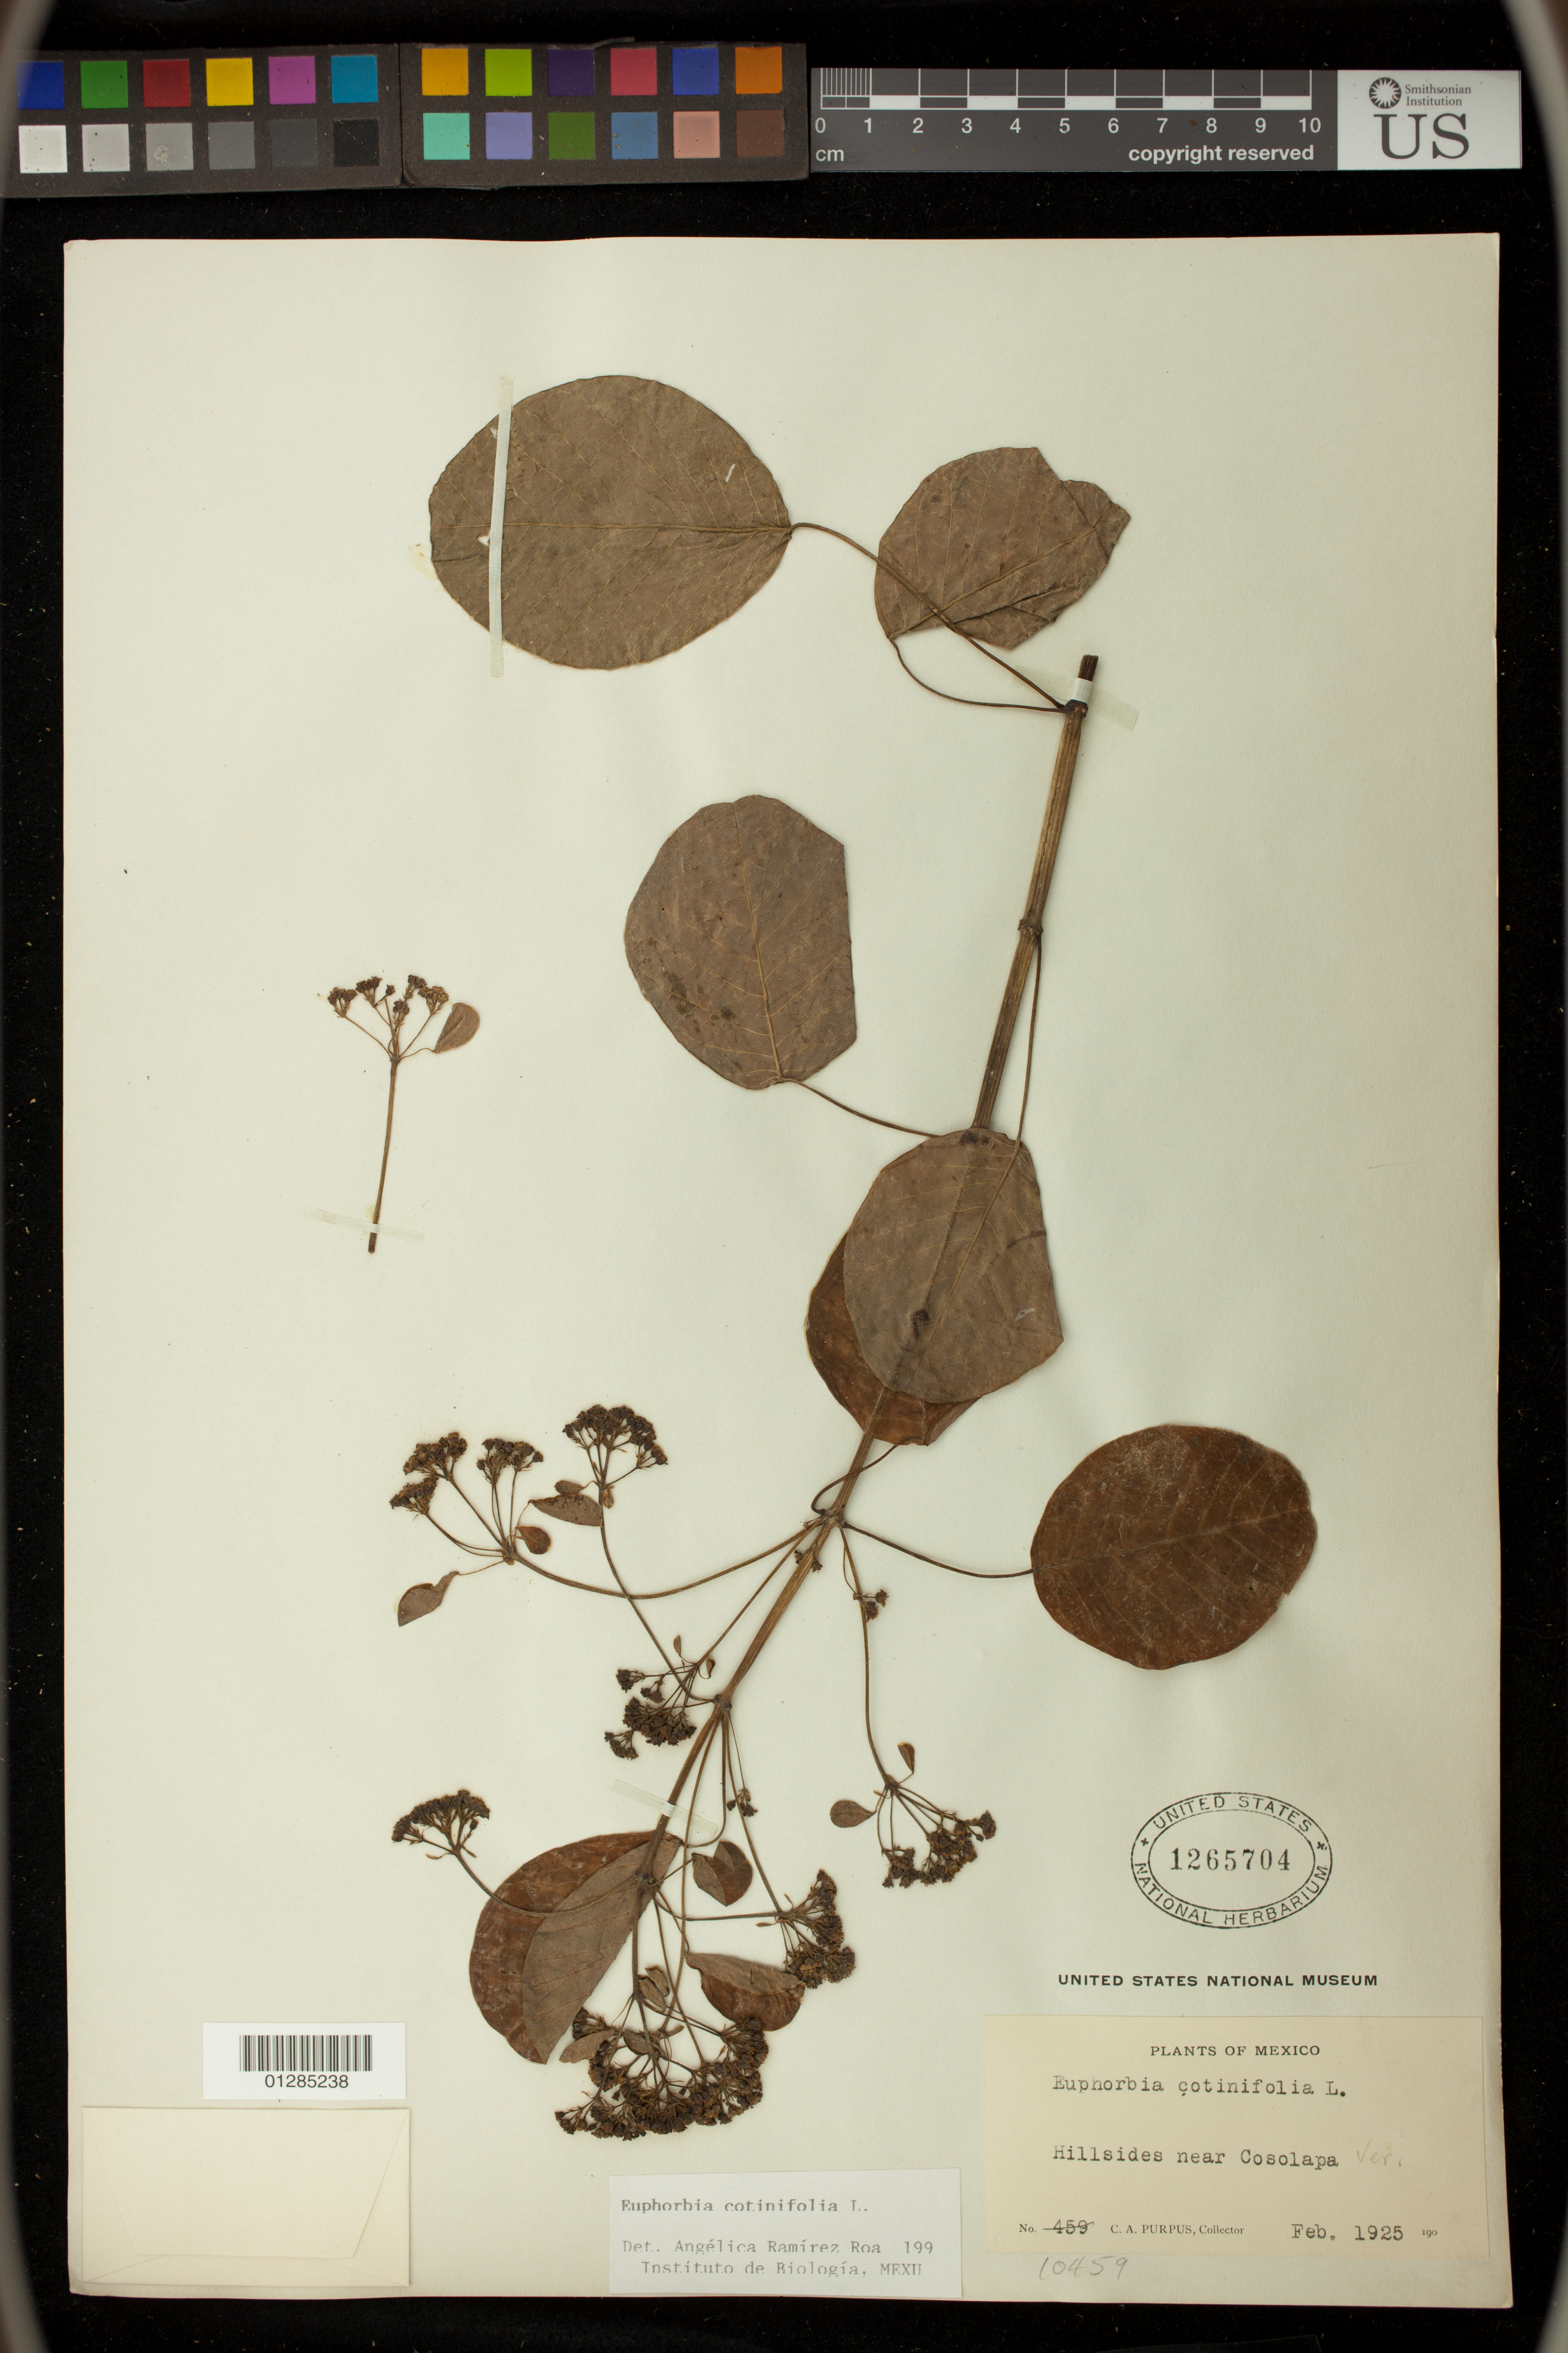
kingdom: Plantae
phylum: Tracheophyta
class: Magnoliopsida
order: Malpighiales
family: Euphorbiaceae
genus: Euphorbia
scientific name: Euphorbia cotinifolia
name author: L.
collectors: C. A. Purpus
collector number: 10459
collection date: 1925-02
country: Mexico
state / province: Oaxaca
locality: near Cosolapa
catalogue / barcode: US 1265704